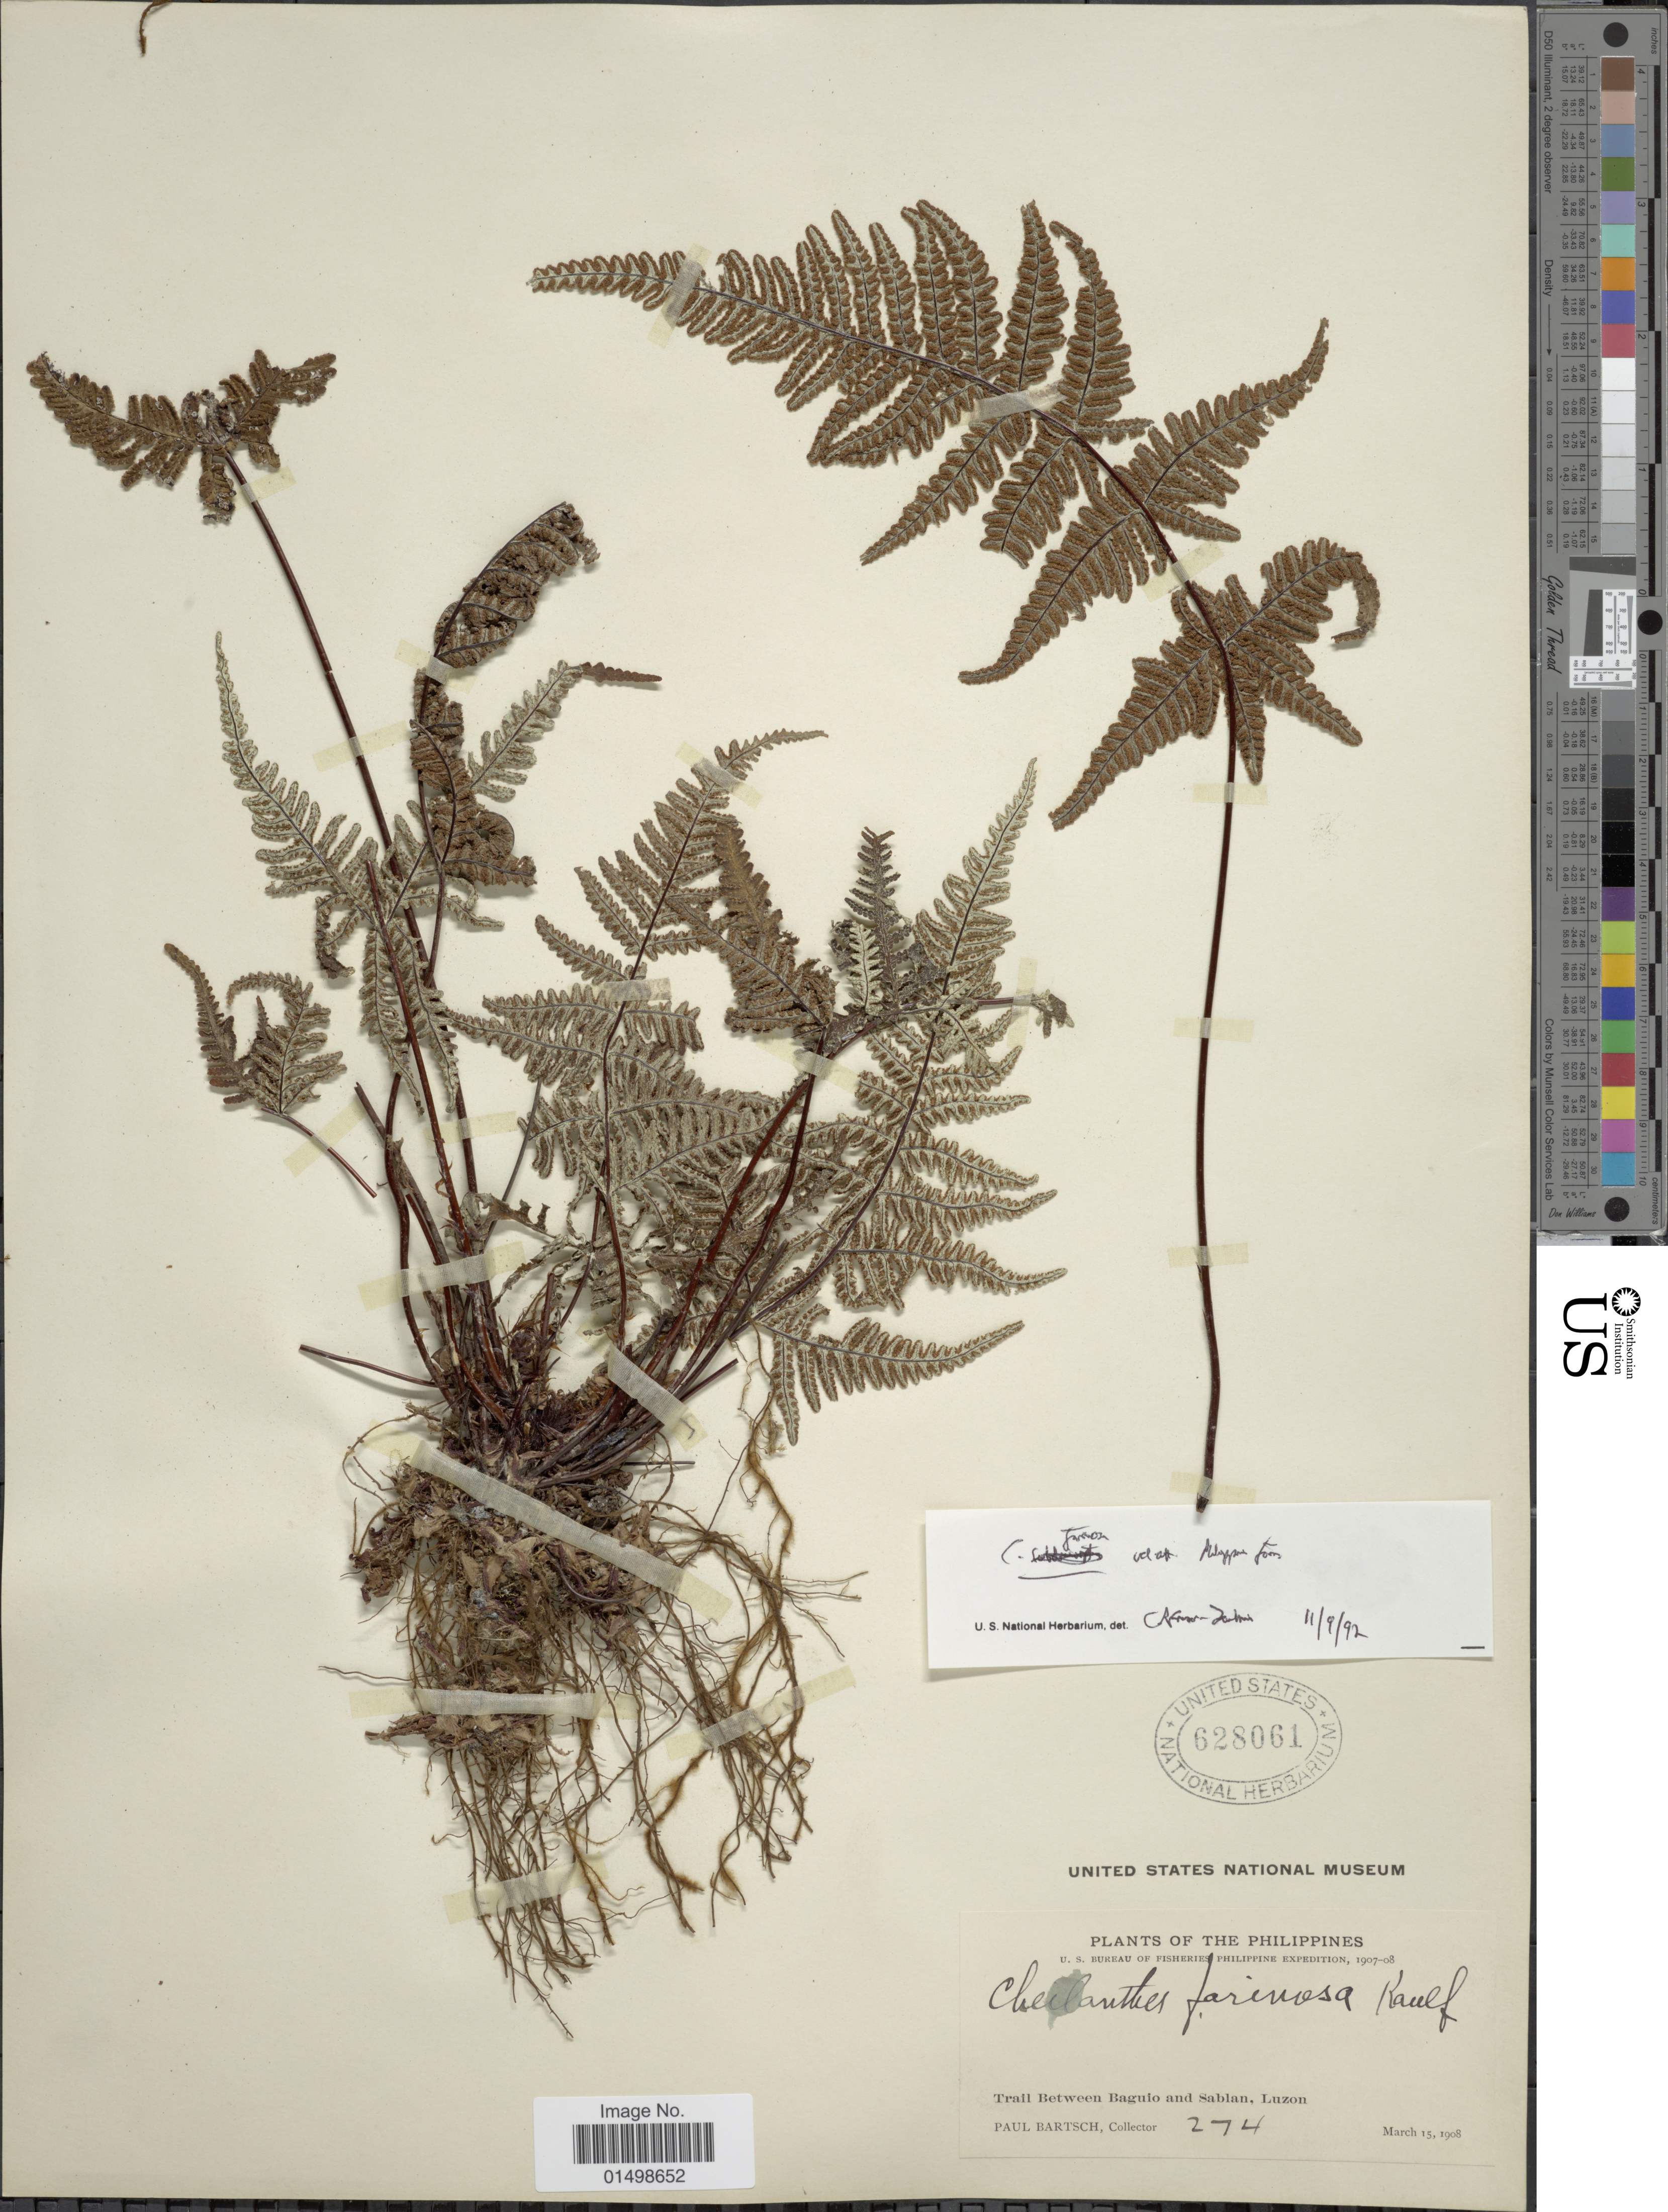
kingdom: Plantae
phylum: Tracheophyta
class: Polypodiopsida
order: Polypodiales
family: Pteridaceae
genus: Aleuritopteris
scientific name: Aleuritopteris farinosa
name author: (Forssk.) Fée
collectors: P. Bartsch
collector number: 274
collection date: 1908-03-15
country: Philippines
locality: Trail between Baguio and Sablan, Luzon.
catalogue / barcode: US 628061